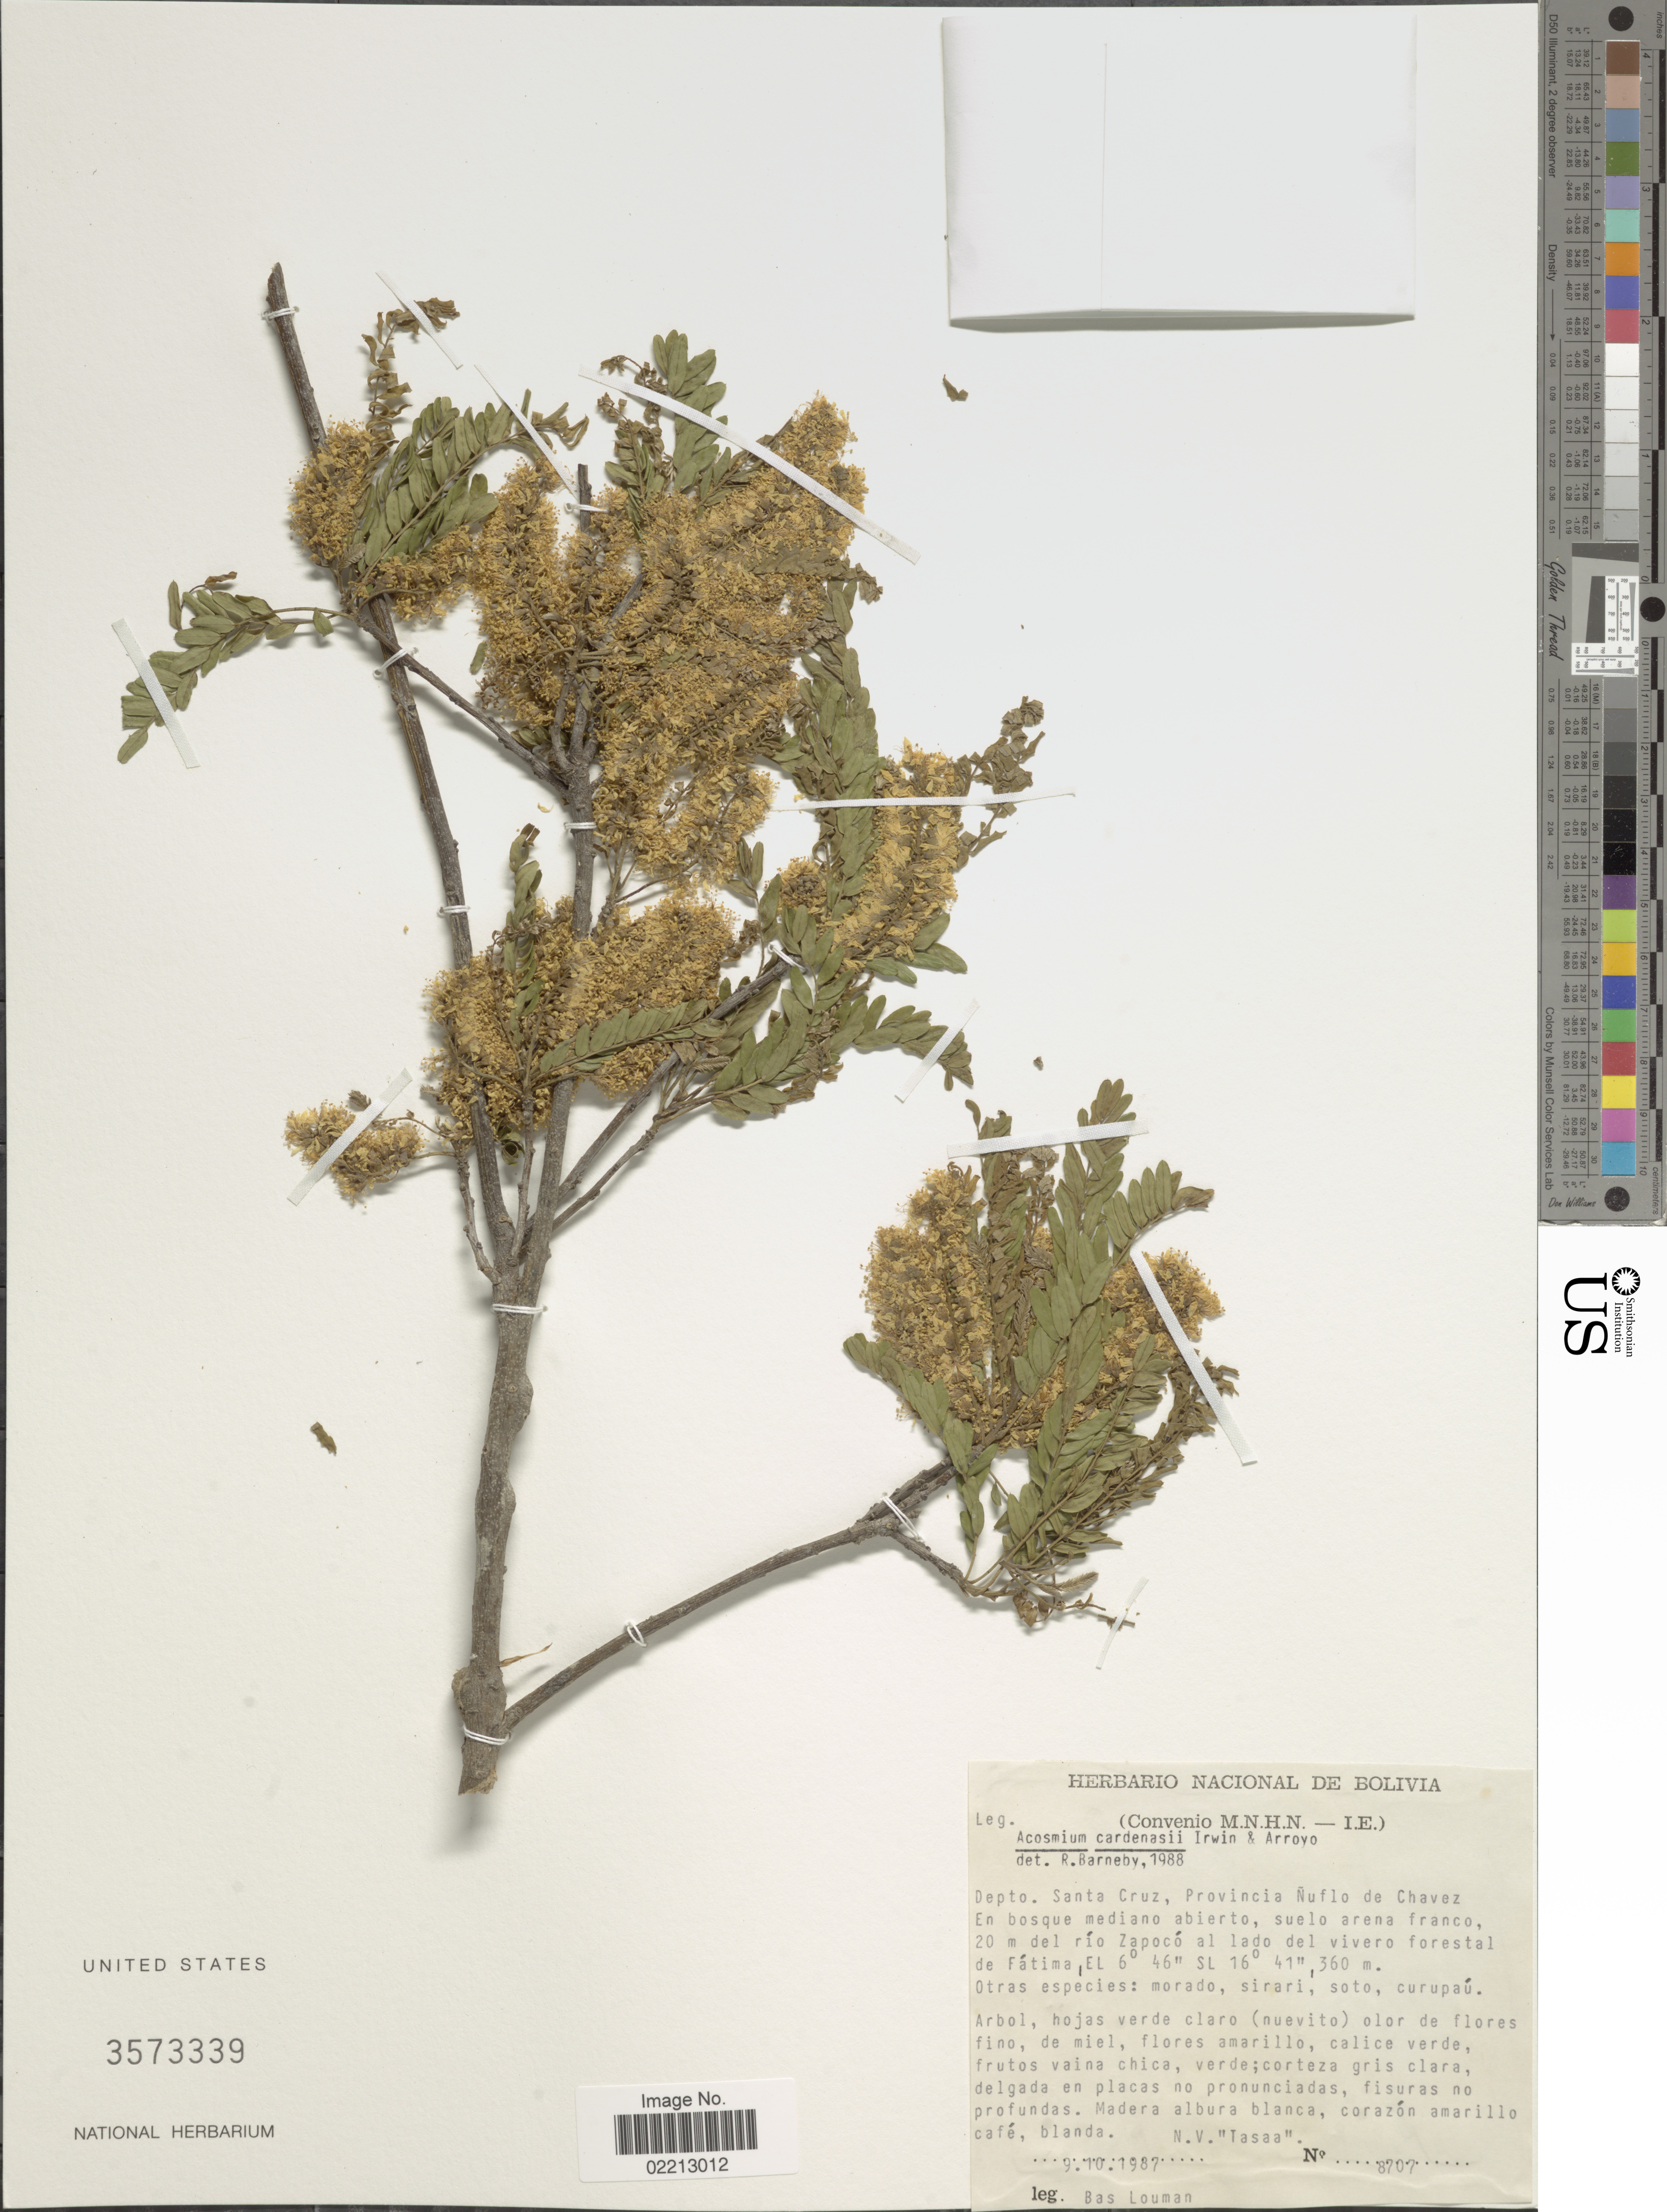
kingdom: Plantae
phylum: Tracheophyta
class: Magnoliopsida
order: Fabales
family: Fabaceae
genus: Acosmium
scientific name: Acosmium cardenasii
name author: H.S. Irwin & Arroyo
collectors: B. Louman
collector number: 8707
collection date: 1987-10-09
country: Bolivia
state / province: Santa Cruz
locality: Provincia Nuflo de Chavez. En bosque mediano abierto, suelo arena franco, 20 m del rio Zapoco al lado del vivero forestal de Fatima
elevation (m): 360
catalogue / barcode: US 3573339